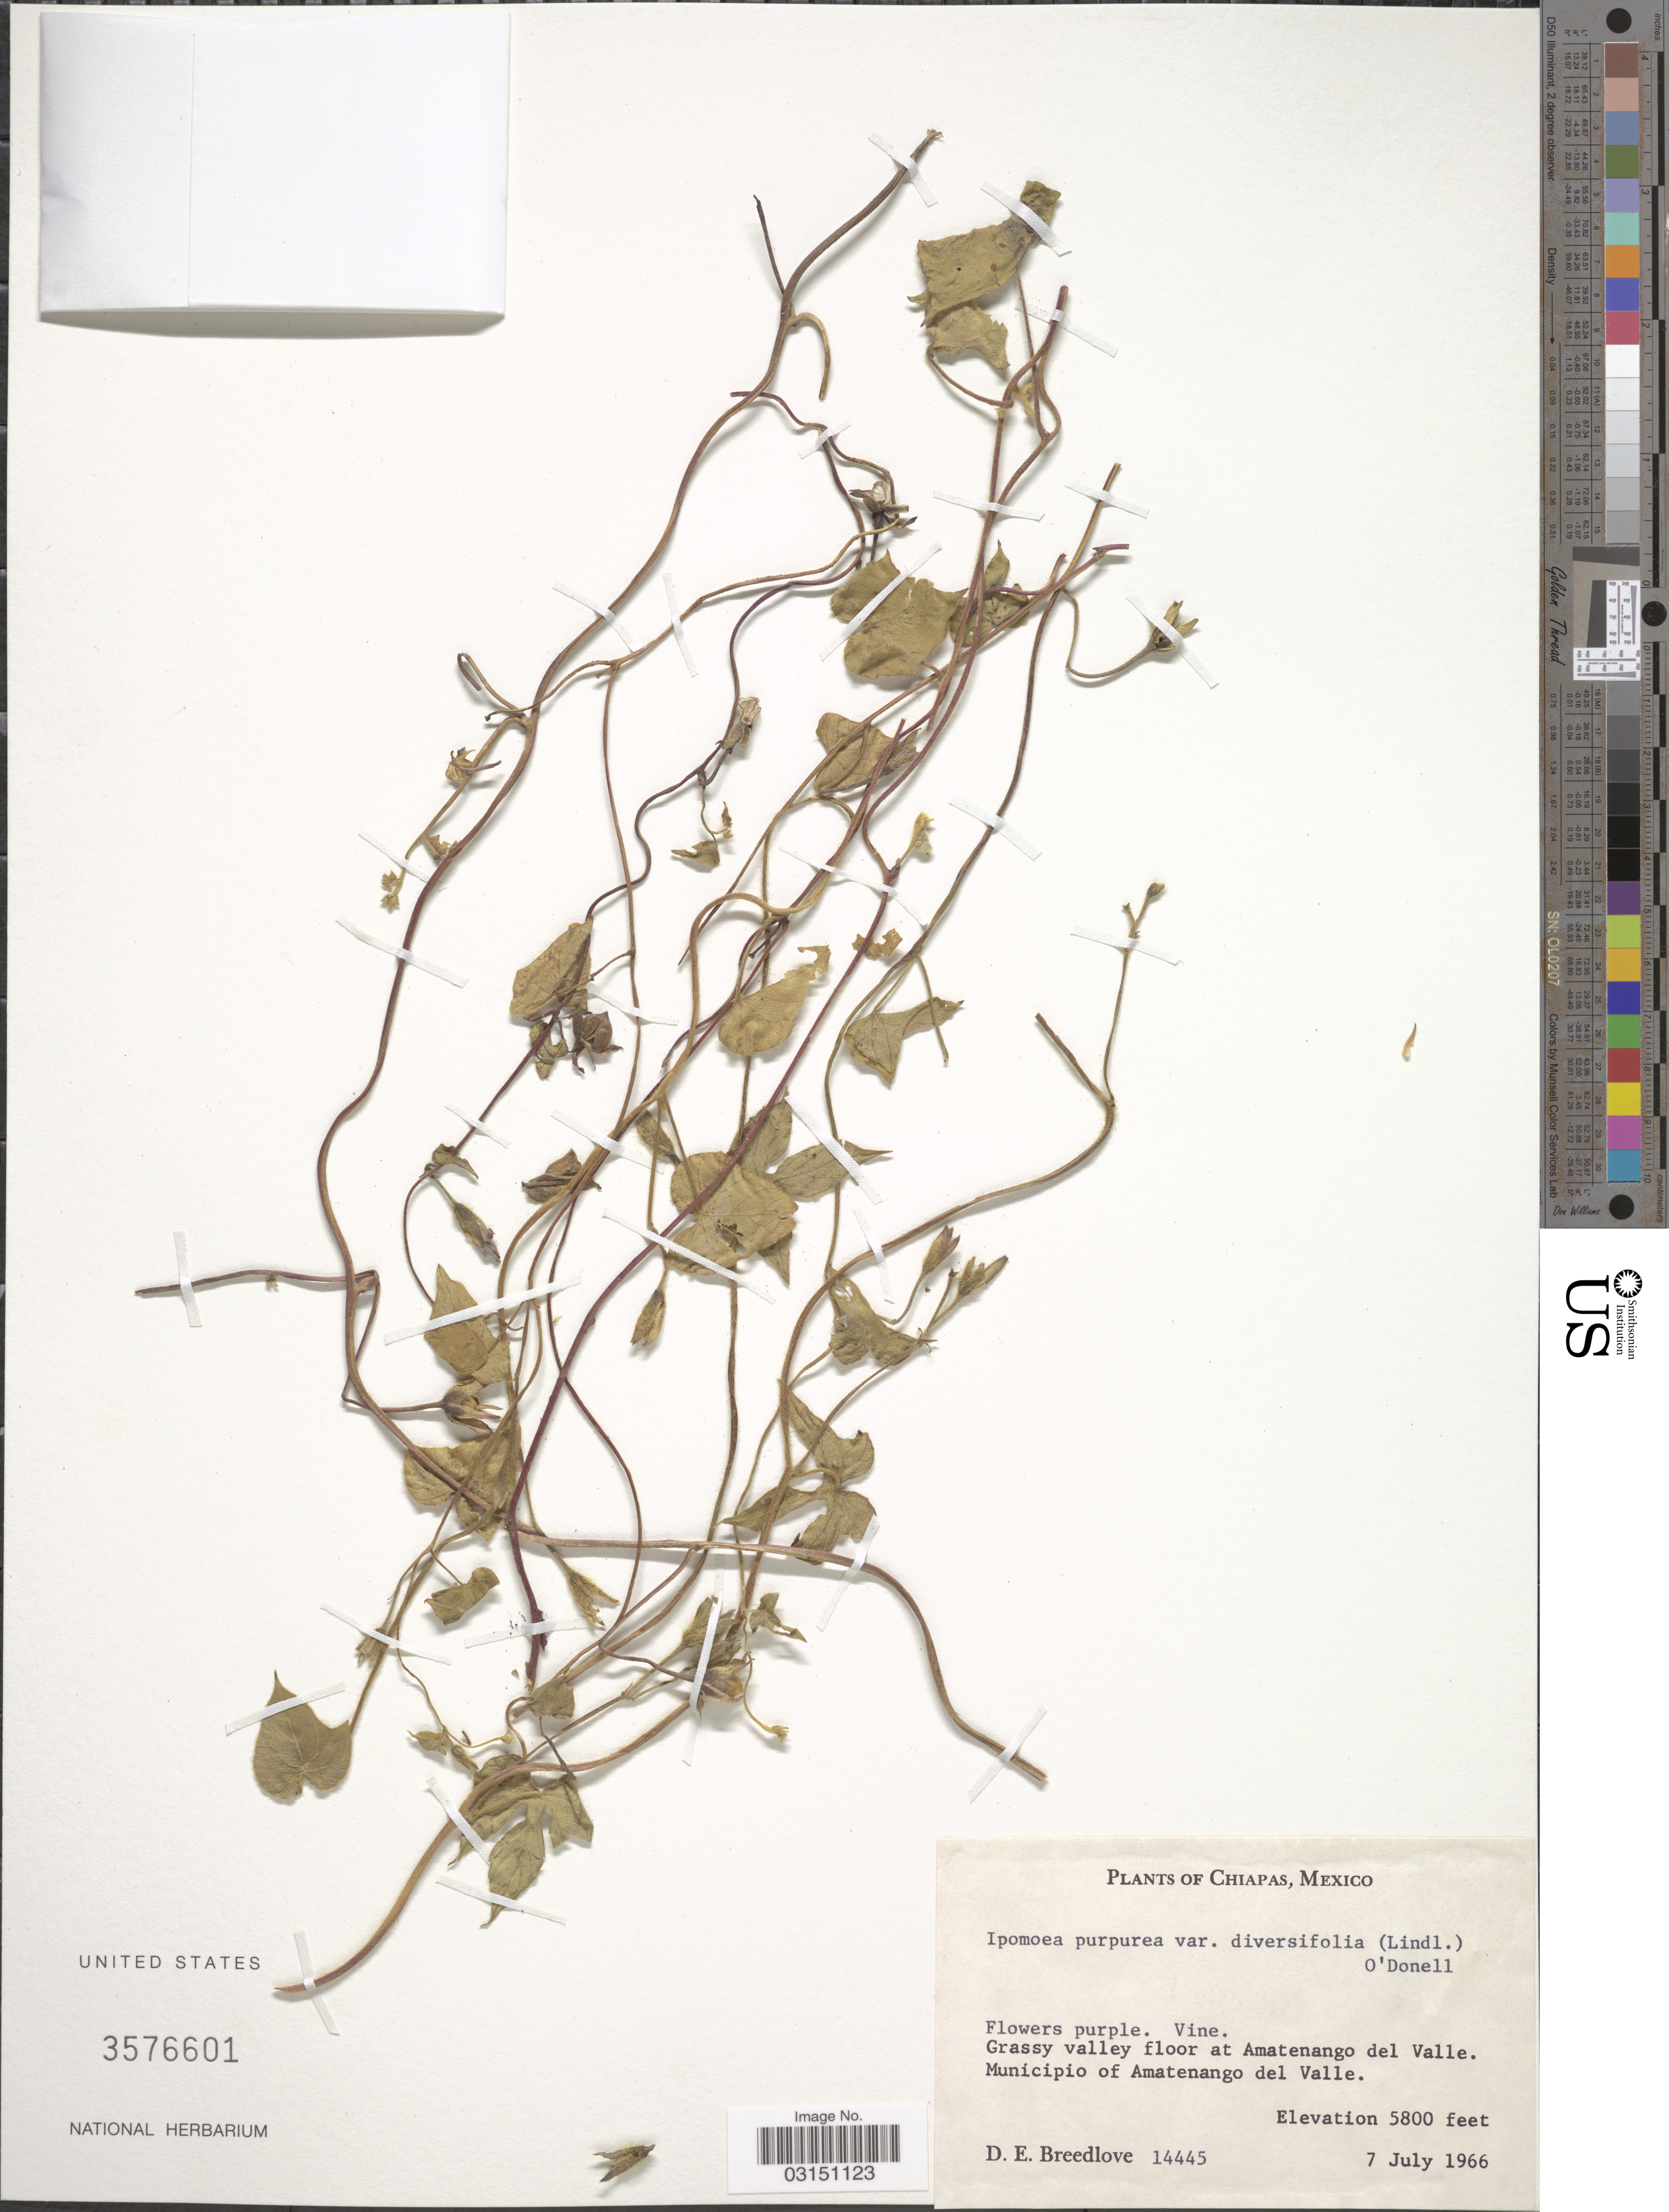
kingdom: Plantae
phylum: Tracheophyta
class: Magnoliopsida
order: Solanales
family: Convolvulaceae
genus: Ipomoea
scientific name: Ipomoea purpurea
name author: (L.) Roth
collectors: D. E. Breedlove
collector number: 14445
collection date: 1966-07-07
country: Mexico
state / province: Chiapas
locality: Grassy valley floor at Amatenango del Valle. Municipio of Amatenango del Valle.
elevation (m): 1768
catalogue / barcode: US 3576601